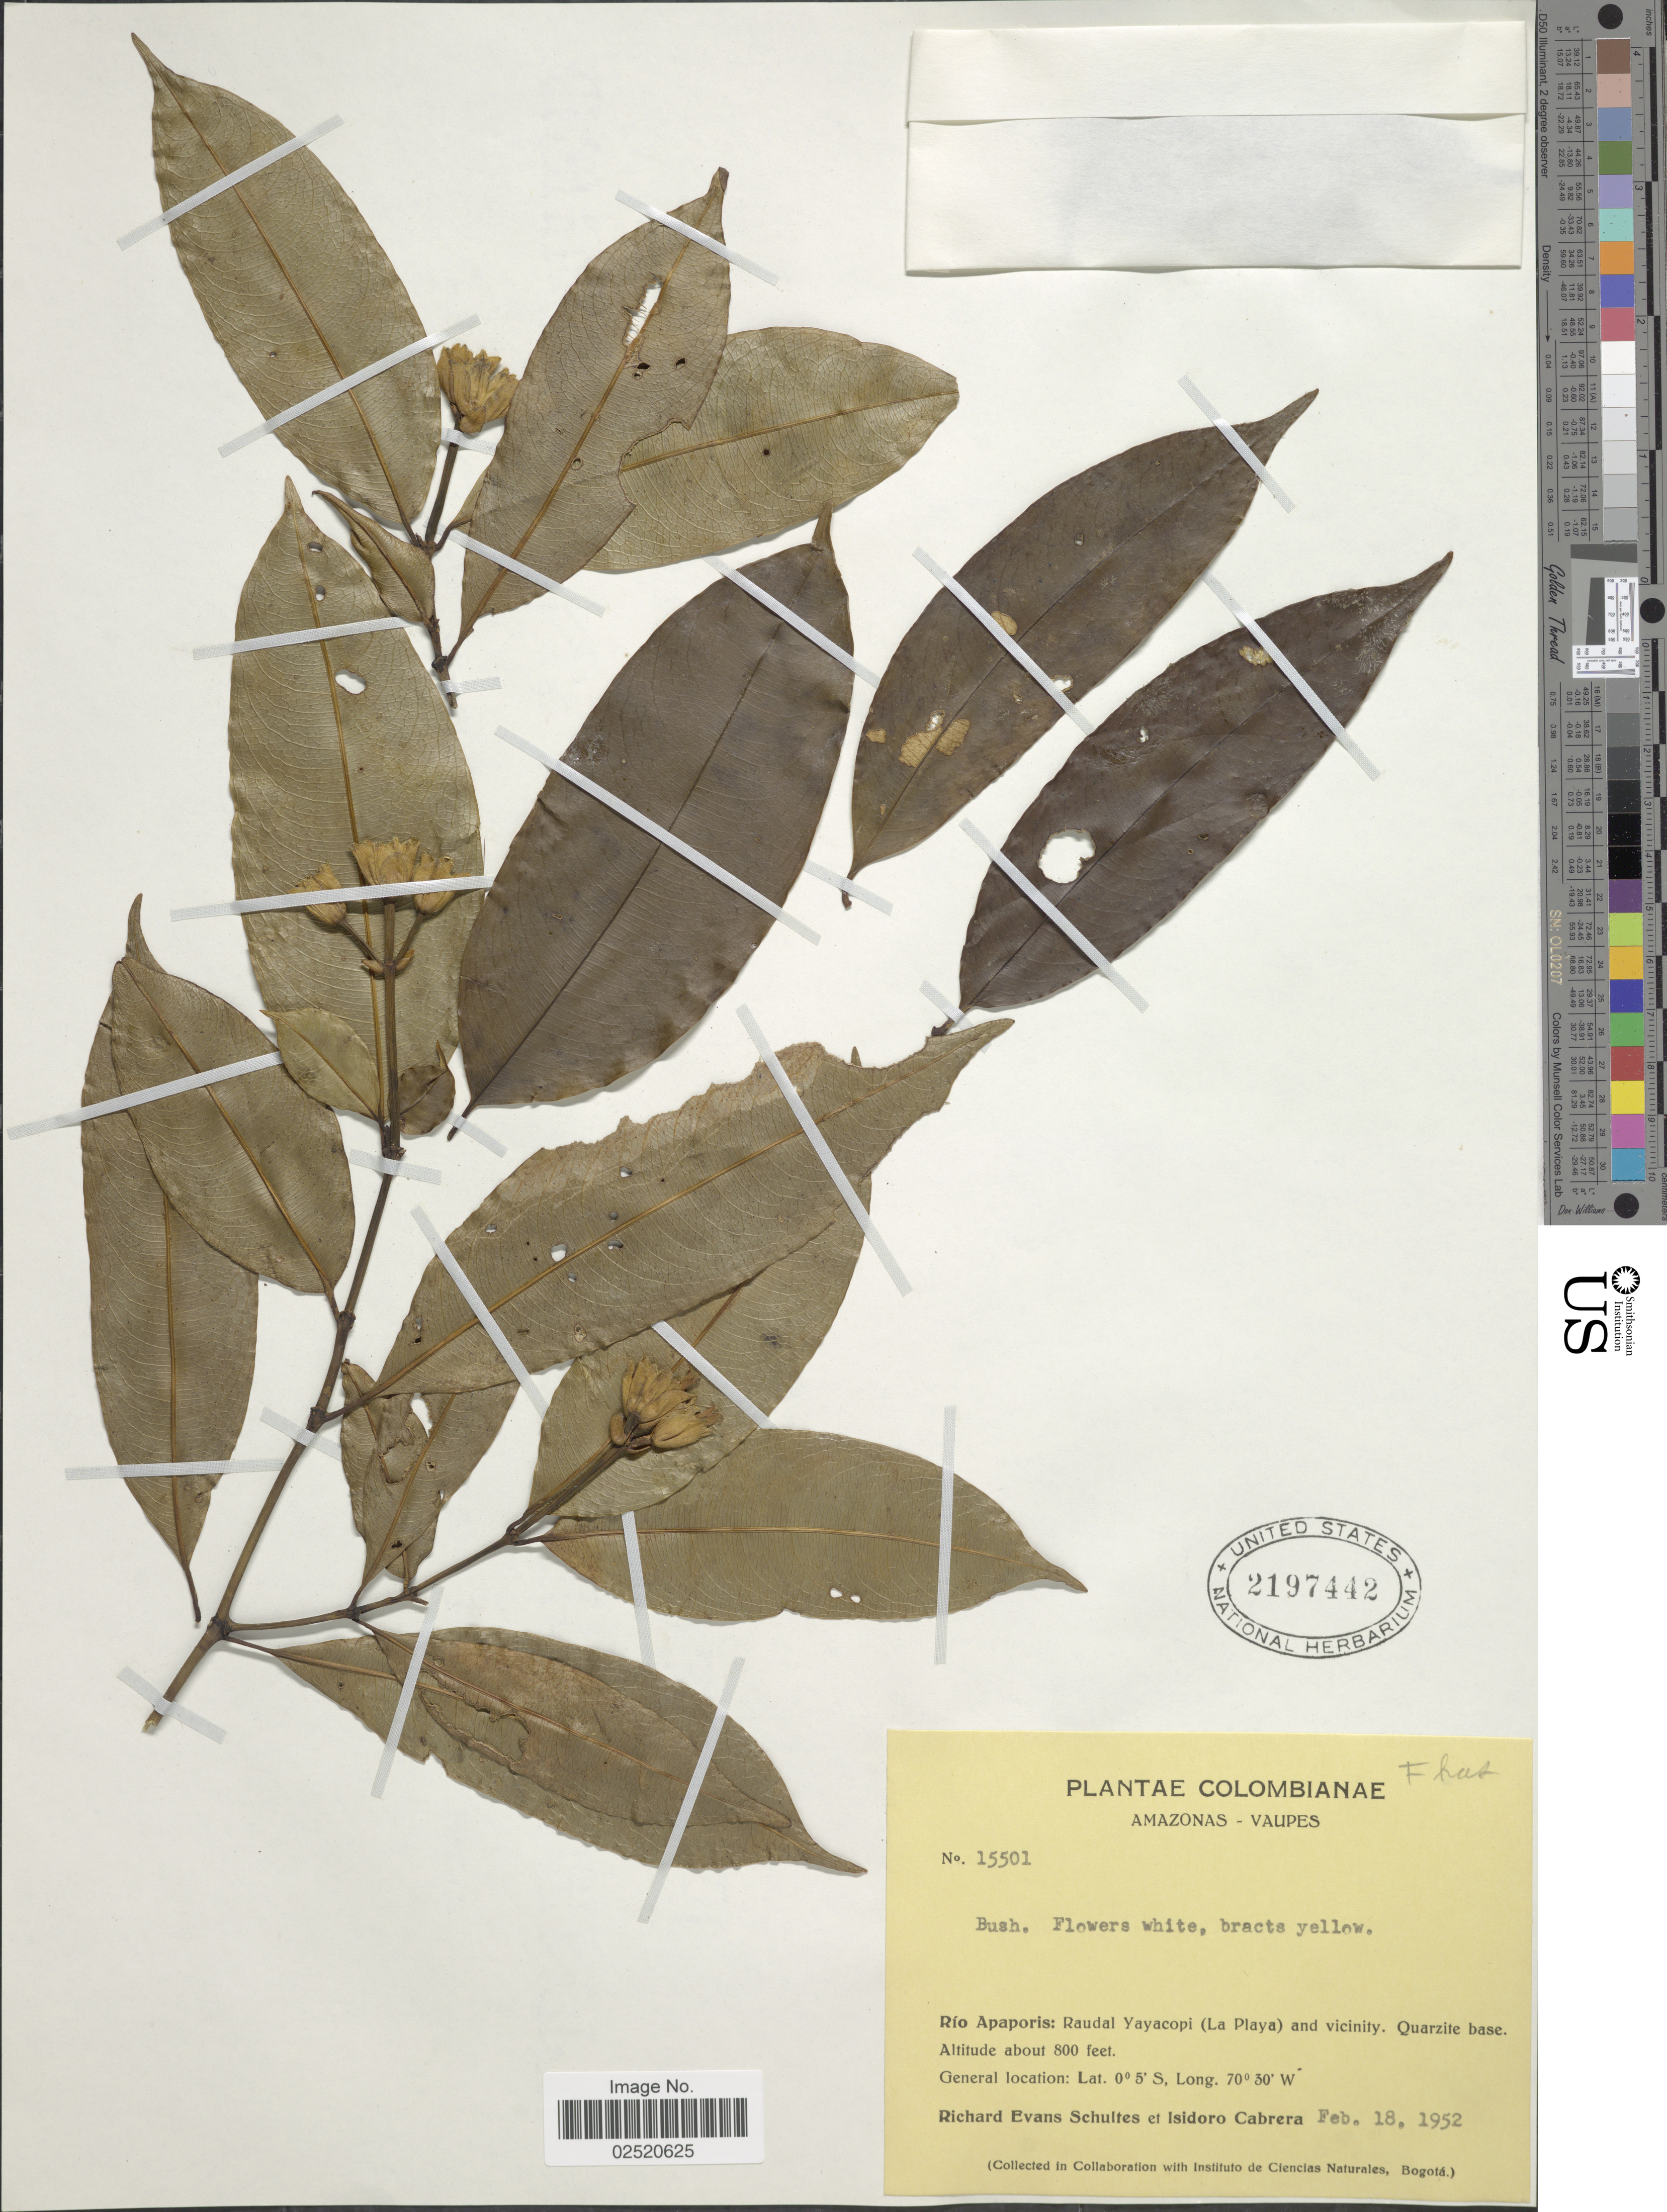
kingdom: Plantae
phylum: Tracheophyta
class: Magnoliopsida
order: Gentianales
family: Rubiaceae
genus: Psychotria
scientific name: Psychotria sp.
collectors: R. E. Schultes & I. Cabrera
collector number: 15501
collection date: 1952-02-18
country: Colombia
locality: Amazonas-Vaupés. Río Apaporis, Raudal Yayacopi (La Playa) and vicinity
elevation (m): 244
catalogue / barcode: US 2197442